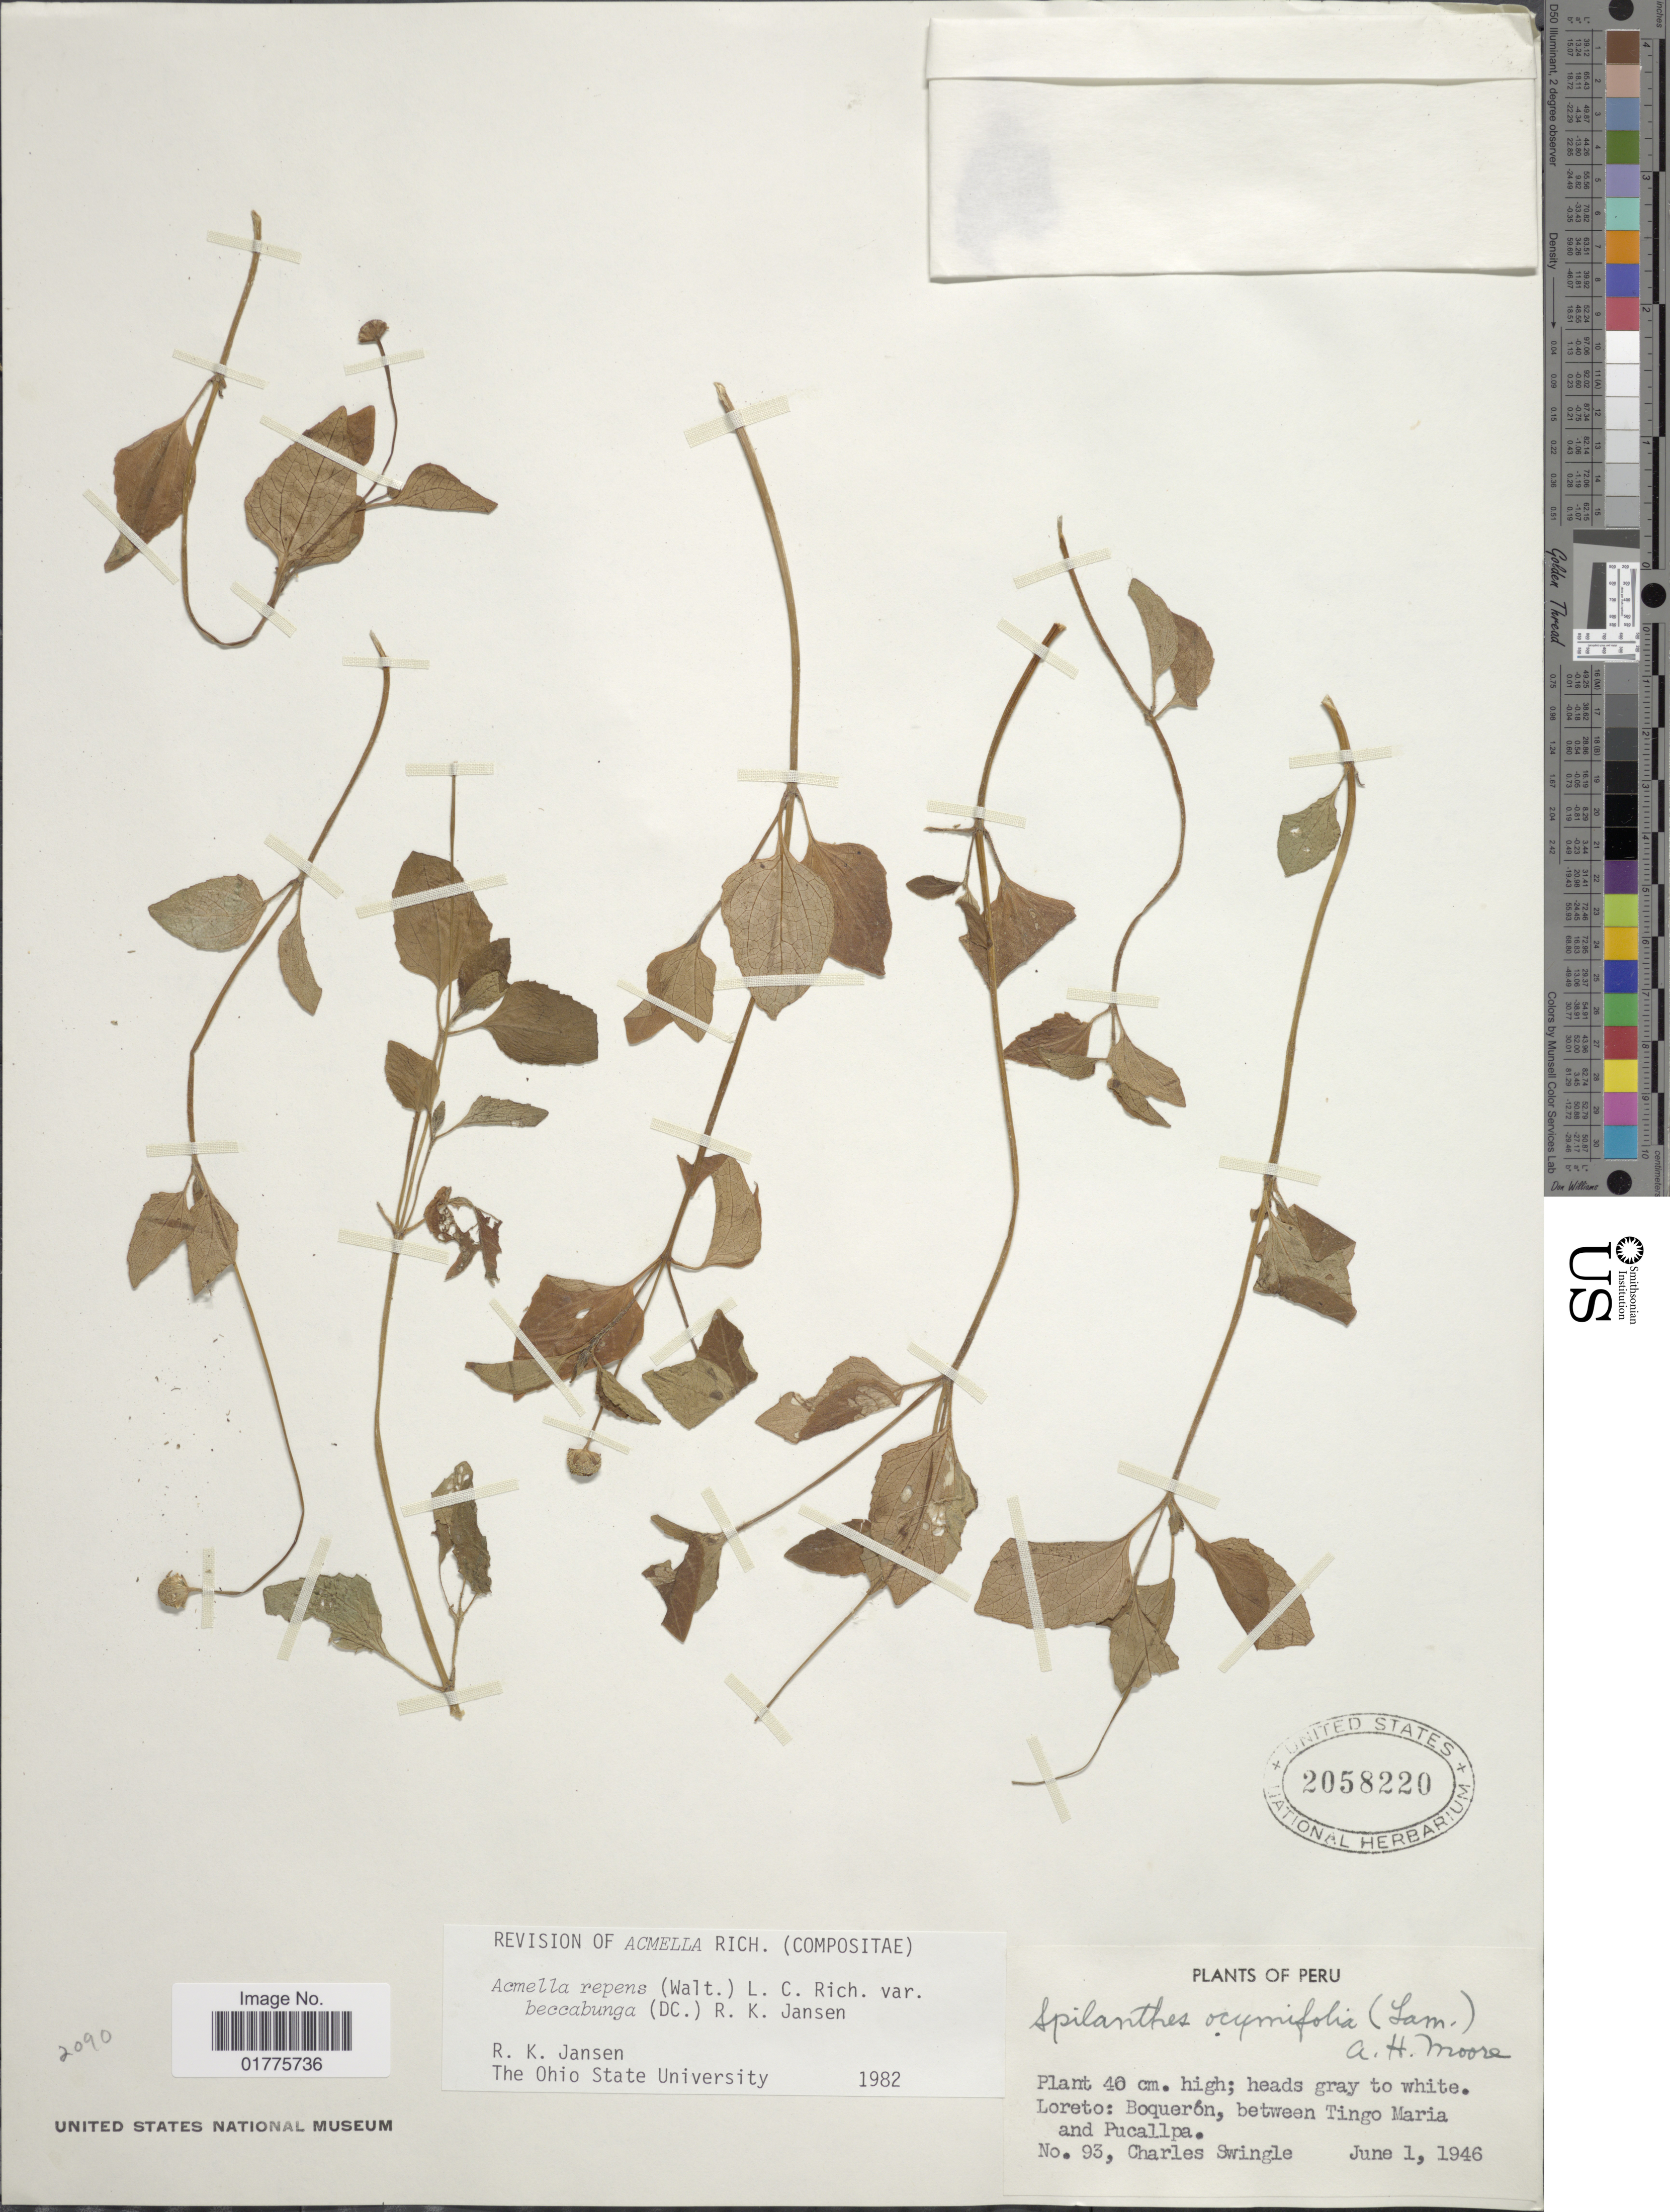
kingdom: Plantae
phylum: Tracheophyta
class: Magnoliopsida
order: Asterales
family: Asteraceae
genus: Acmella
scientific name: Acmella repens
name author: (Walter) Rich.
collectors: C. Swingle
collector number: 93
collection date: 1946-06-01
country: Peru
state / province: Loreto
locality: Boquerón, between Tingo Maria and Pucallpa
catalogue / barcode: US 2058220